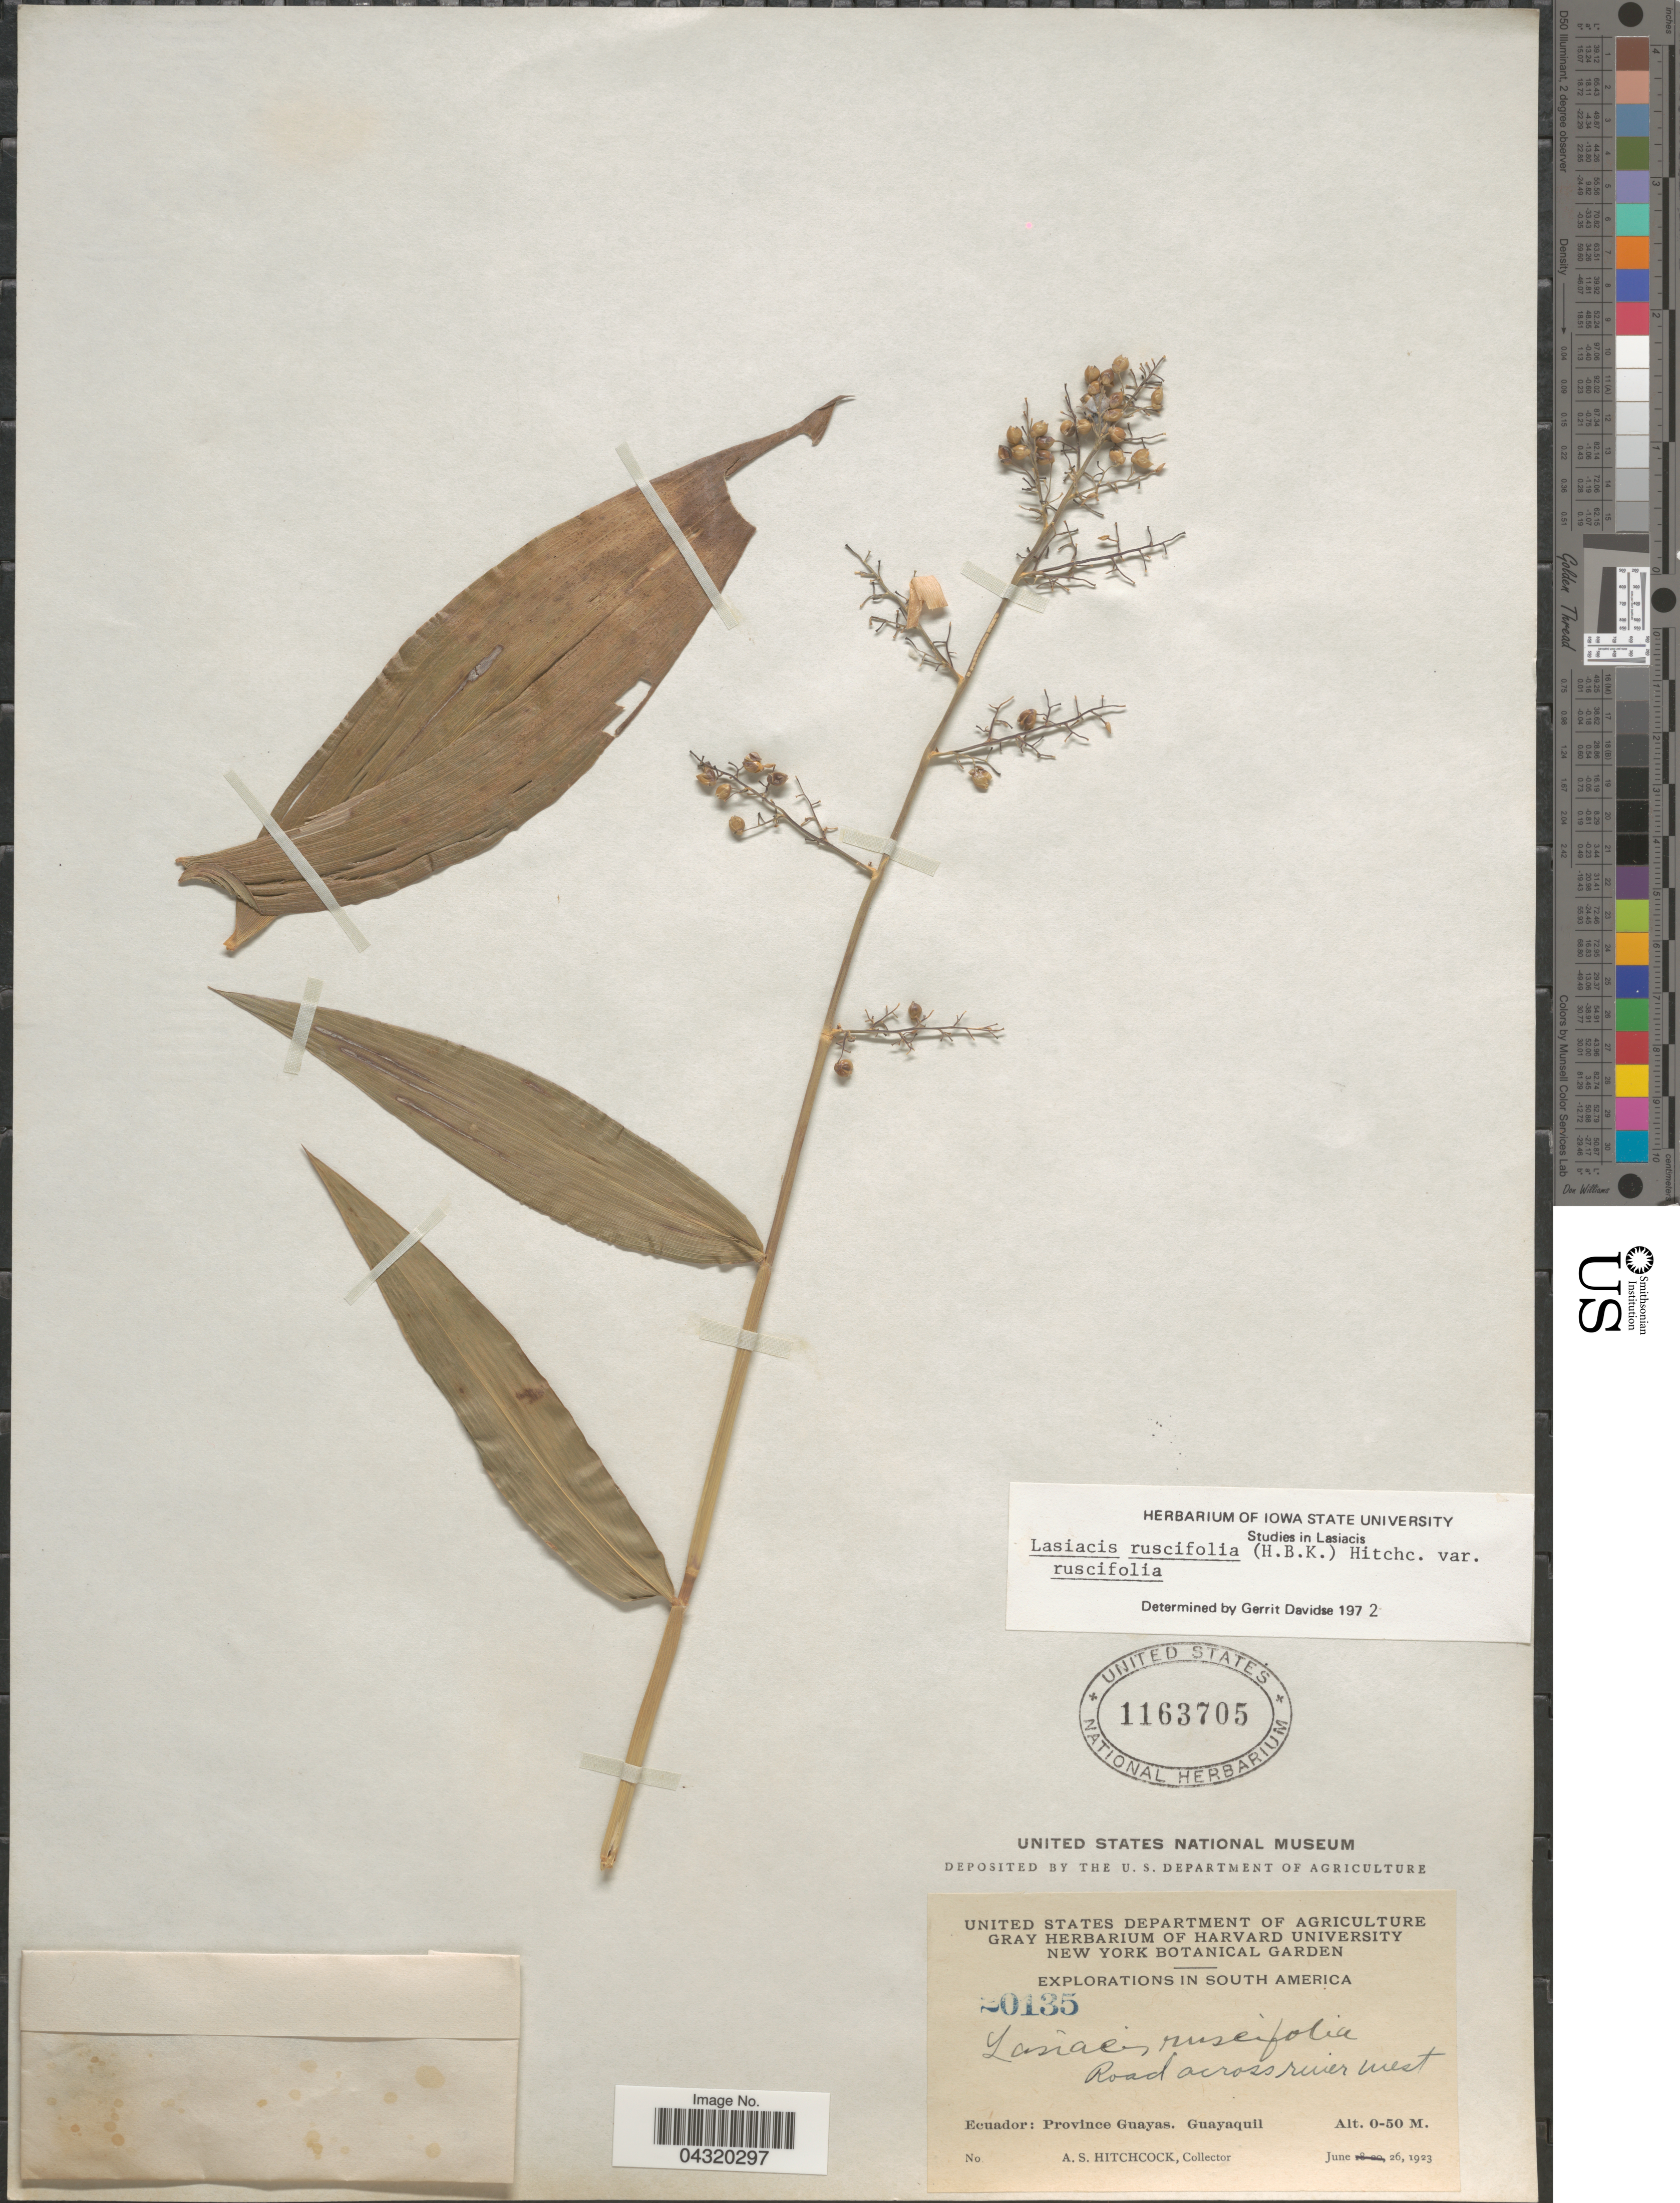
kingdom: Plantae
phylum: Tracheophyta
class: Liliopsida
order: Poales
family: Poaceae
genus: Lasiacis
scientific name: Lasiacis ruscifolia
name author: (Kunth) Hitchc.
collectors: A. S. Hitchcock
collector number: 20135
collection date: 1923-06-26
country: Ecuador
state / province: Guayas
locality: Explorations in South America. Road across river west. Guayaquil.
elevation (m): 0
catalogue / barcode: US 1163705